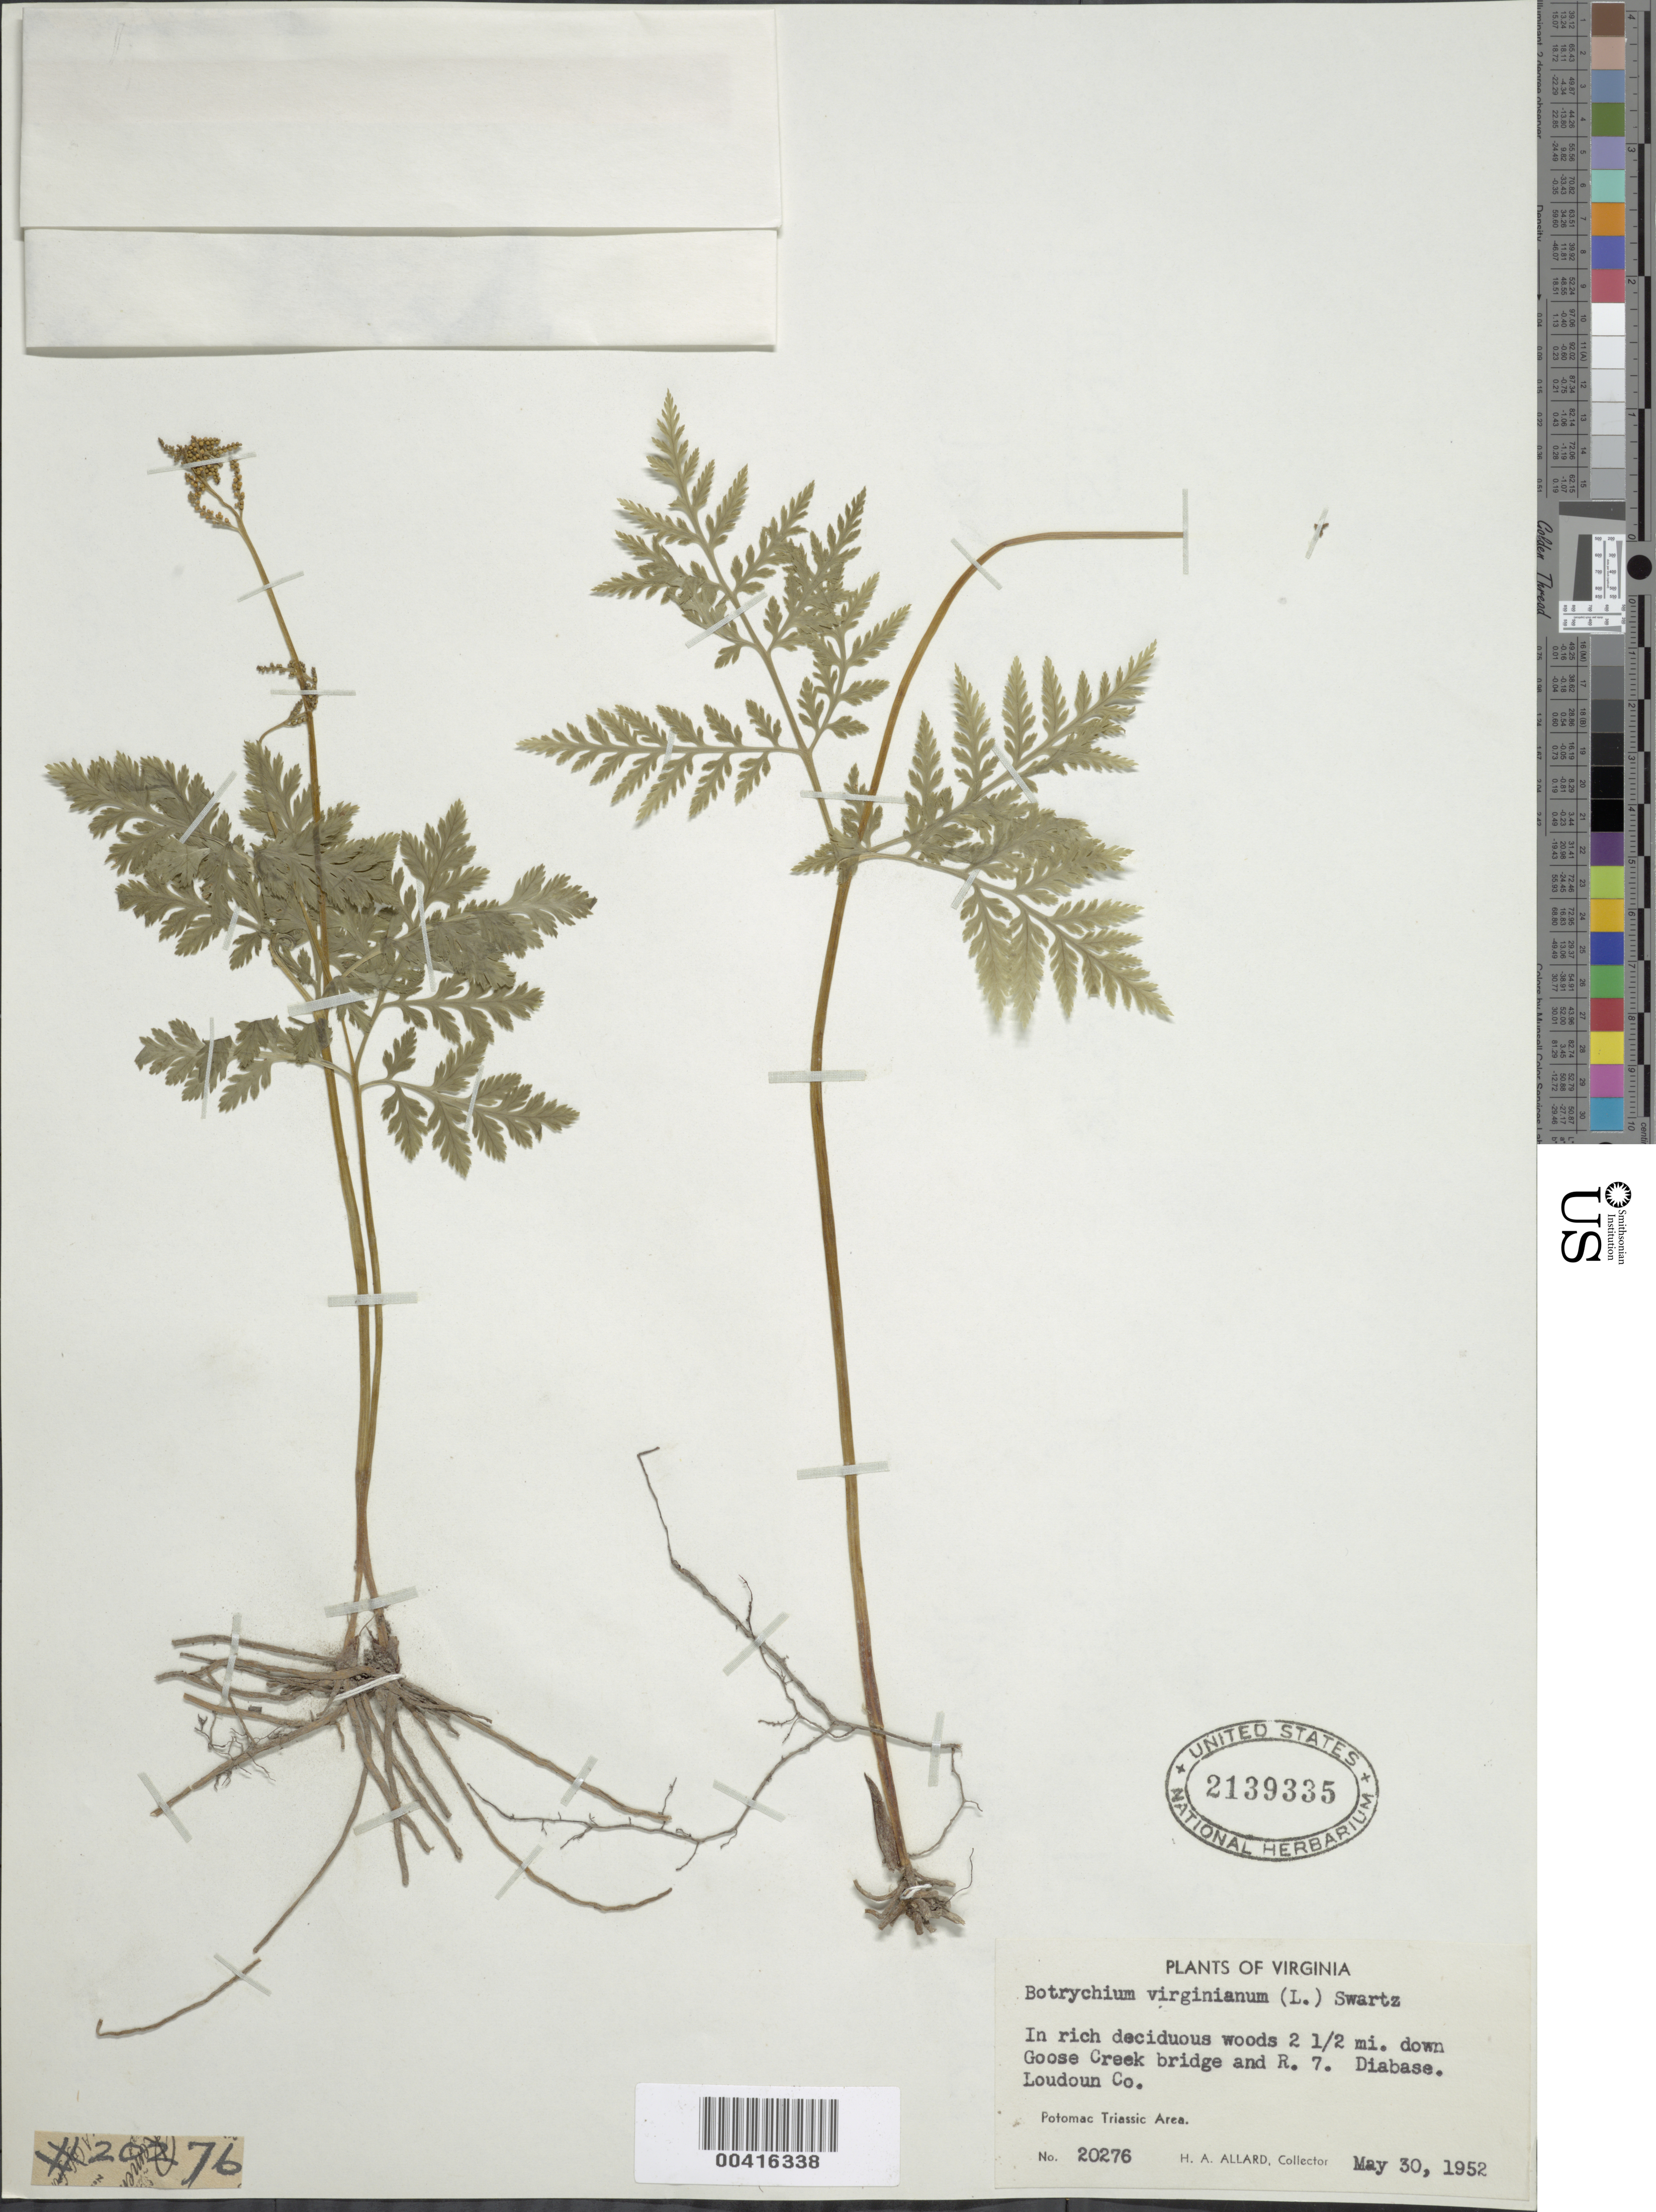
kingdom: Plantae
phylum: Tracheophyta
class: Polypodiopsida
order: Ophioglossales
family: Ophioglossaceae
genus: Botrychium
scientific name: Botrychium virginianum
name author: (L.) Sw.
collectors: H. A. Allard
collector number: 20276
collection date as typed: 30 May 1952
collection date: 1952-05-30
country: United States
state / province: Virginia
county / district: Loudoun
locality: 2.5 mi. down Goose Creek Bridge and R. 7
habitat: In rich deciduous woods, diabase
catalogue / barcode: US 2139335